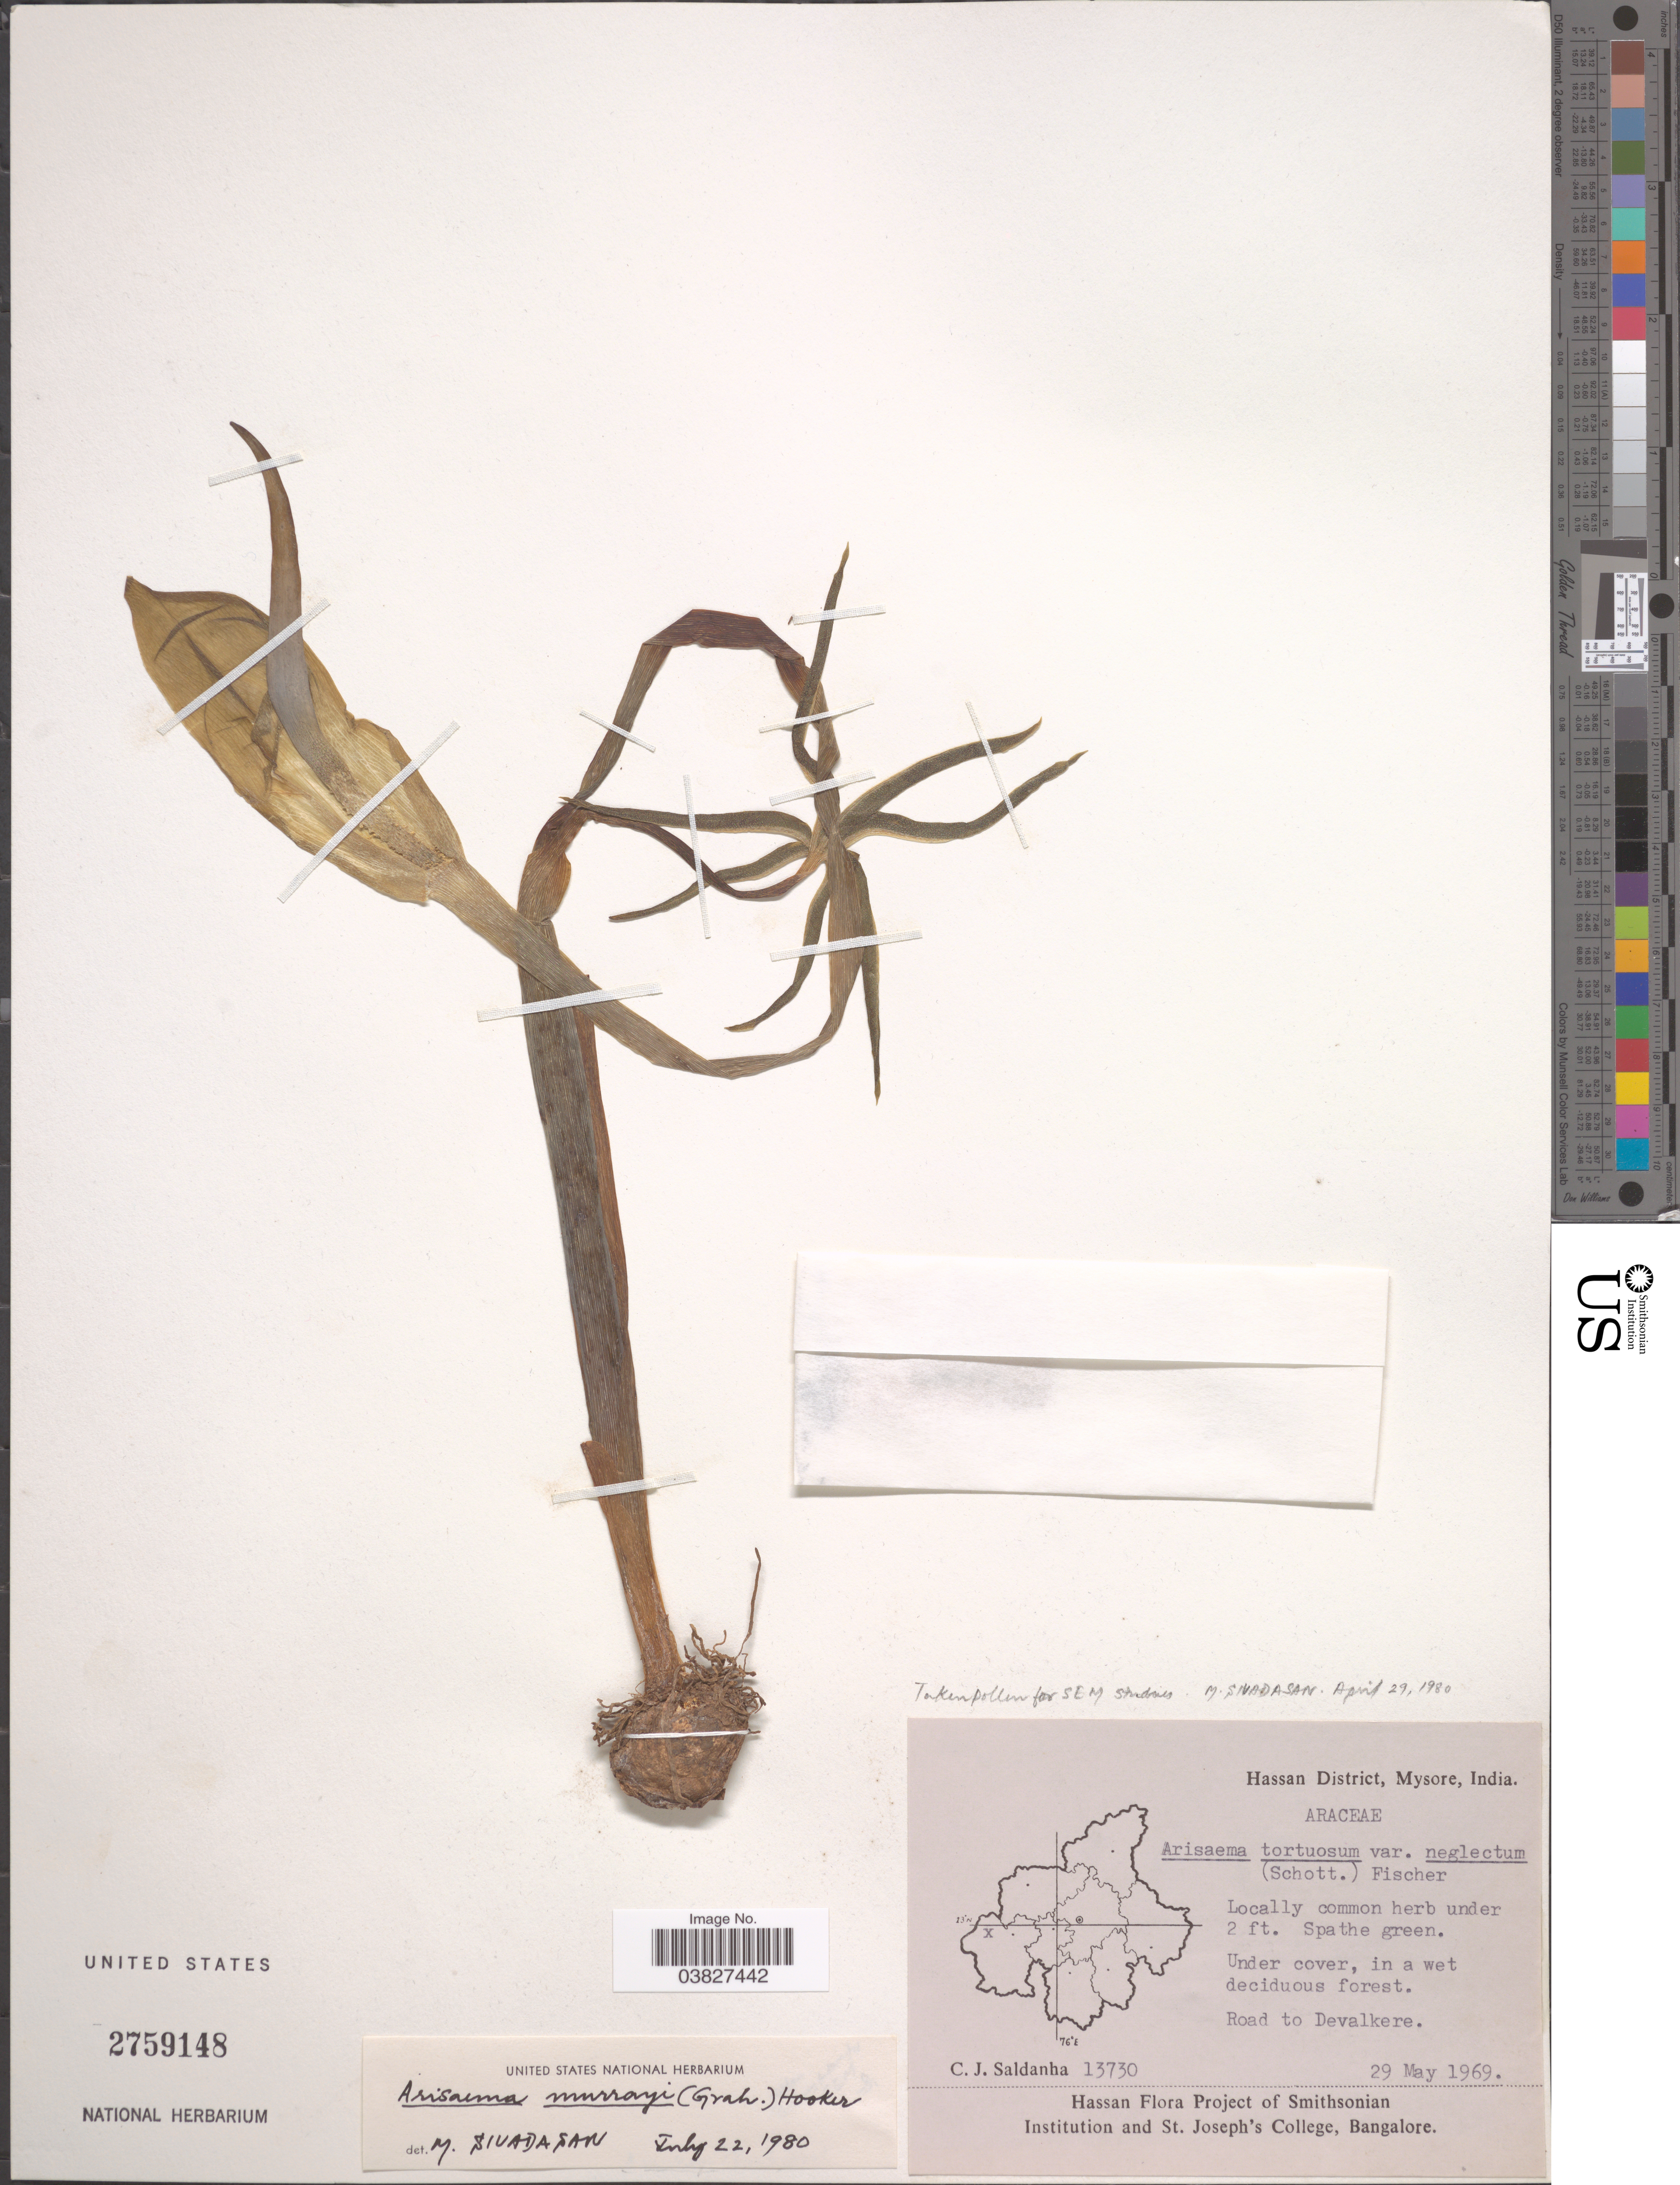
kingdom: Plantae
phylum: Tracheophyta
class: Liliopsida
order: Alismatales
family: Araceae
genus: Arisaema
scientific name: Arisaema murrayi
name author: (Graham) Hook.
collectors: C. J. Saldanha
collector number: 13730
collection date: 1969-05-29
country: India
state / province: Karnataka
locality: Hassan District, Mysore. Road to Devalkere.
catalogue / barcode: US 2759148